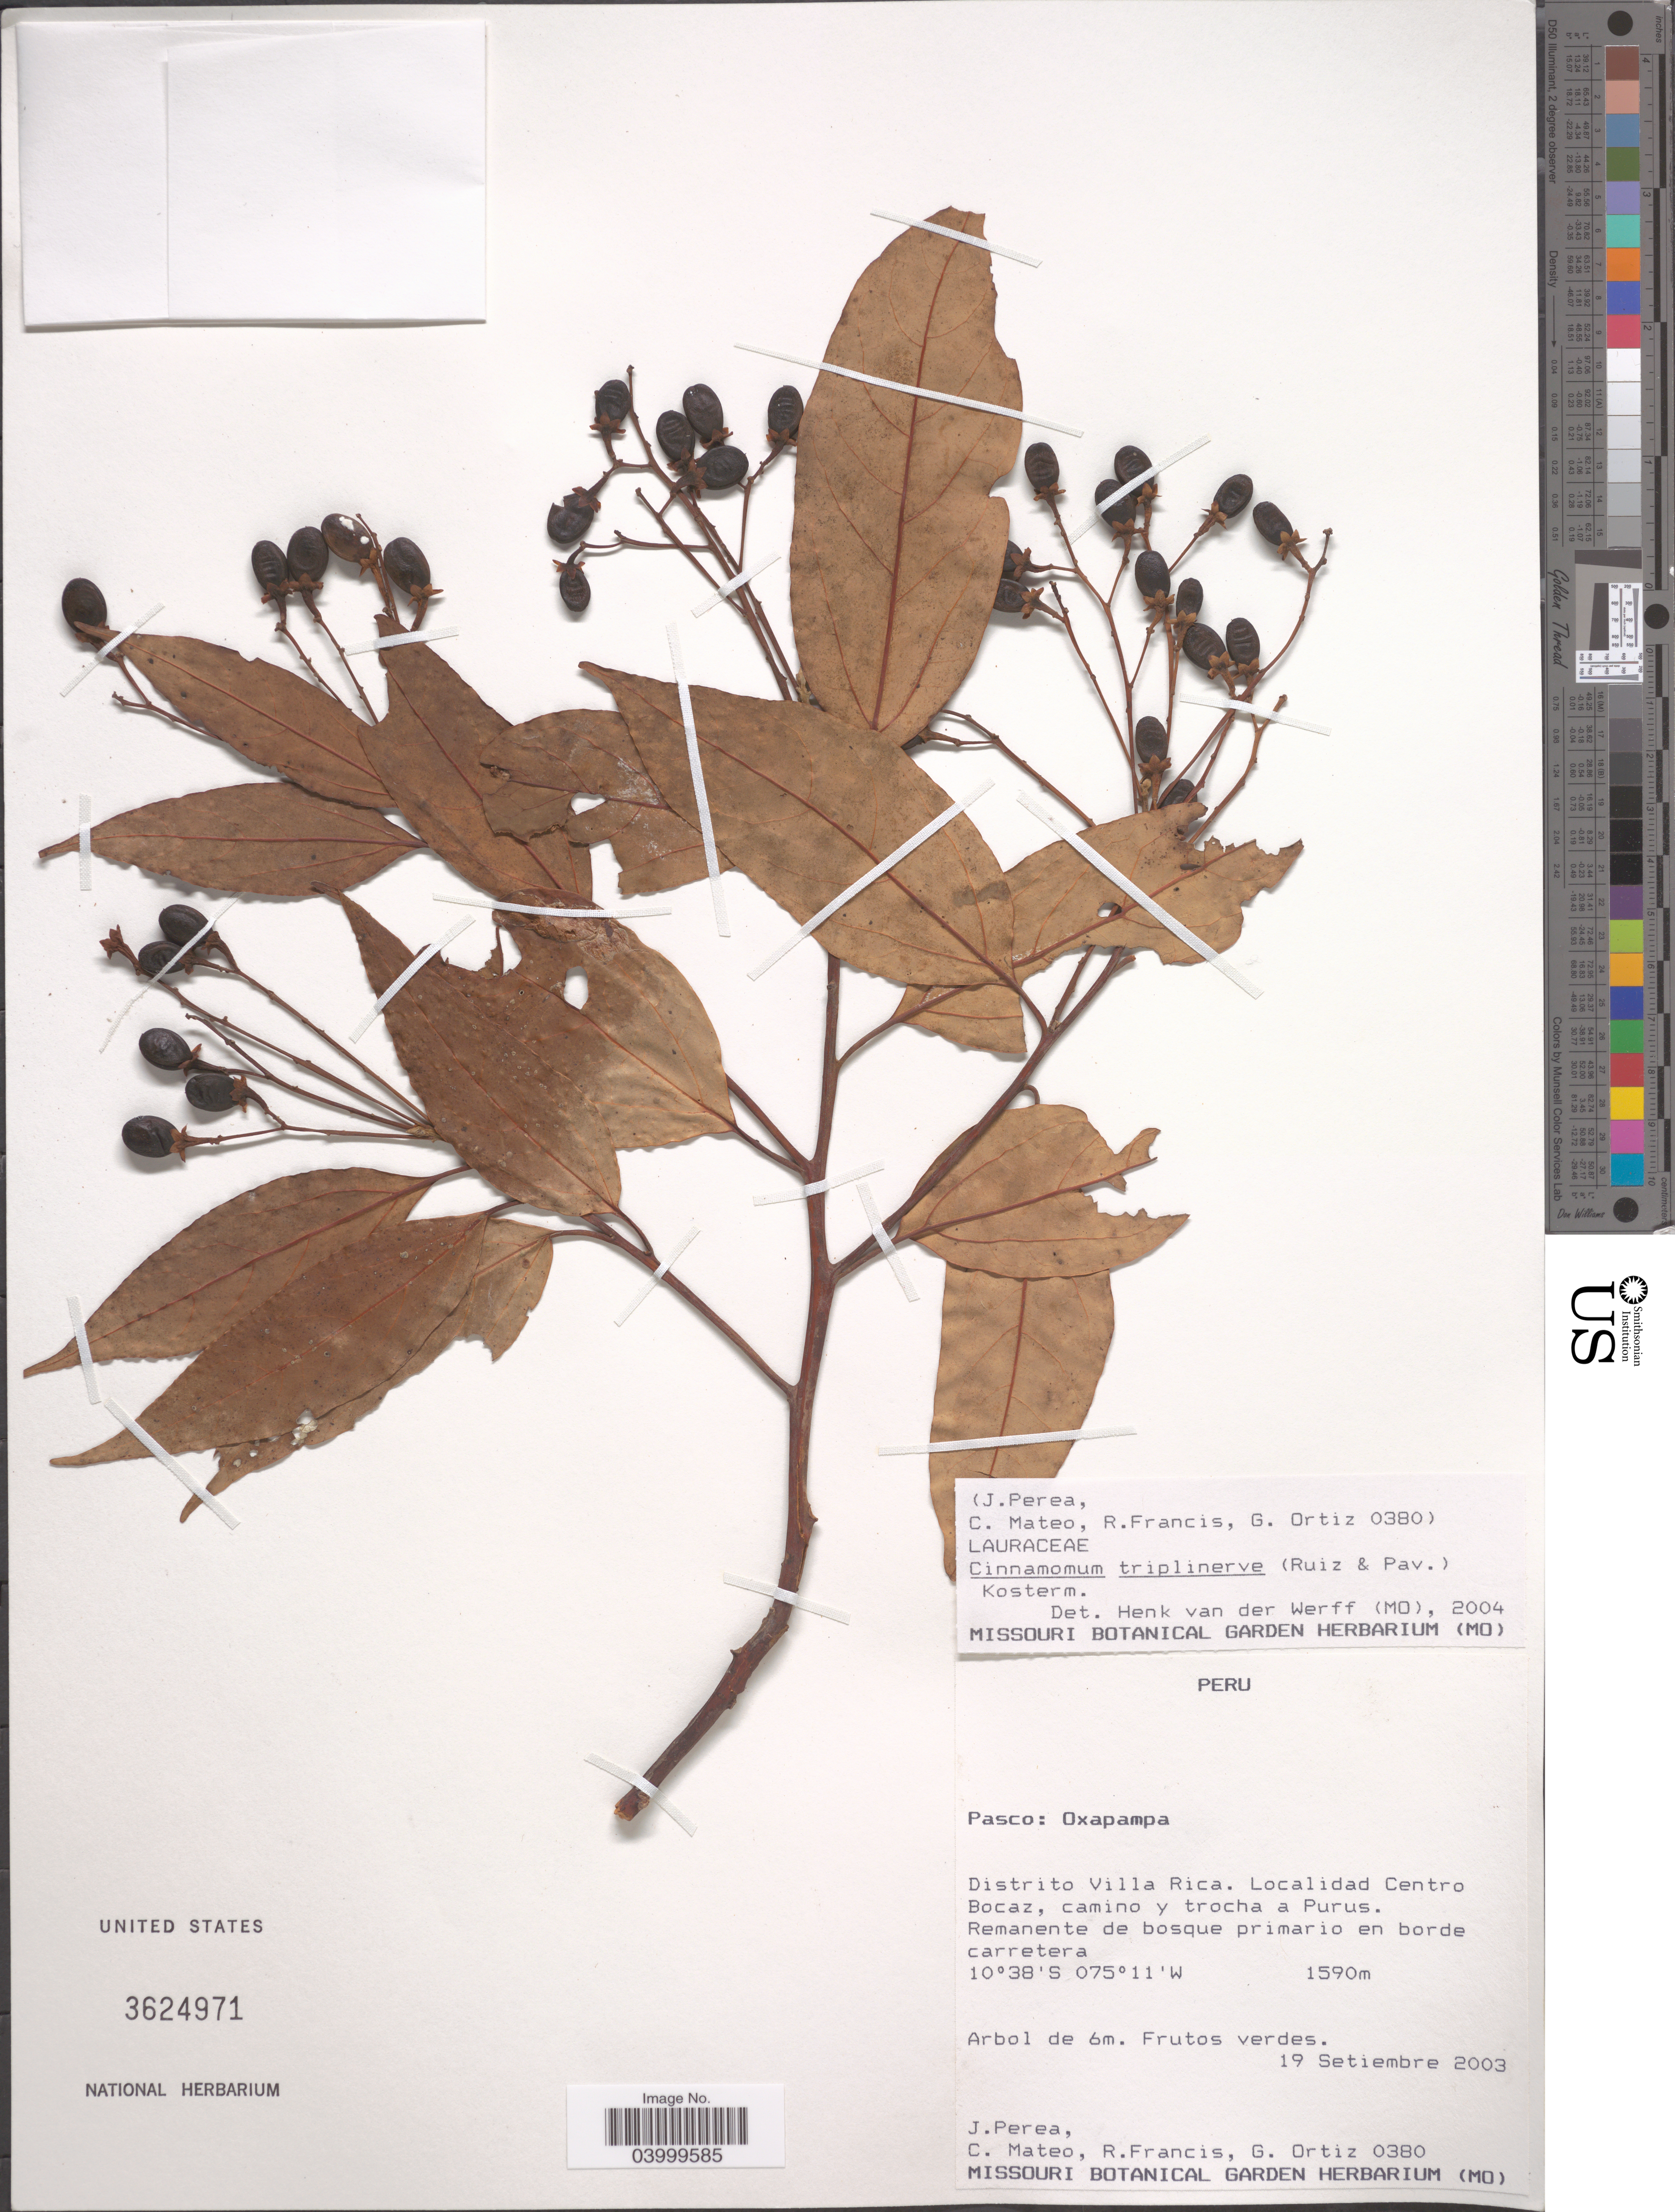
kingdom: Plantae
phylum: Tracheophyta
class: Magnoliopsida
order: Laurales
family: Lauraceae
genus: Cinnamomum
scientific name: Cinnamomum triplinerve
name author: (Ruiz & Pav.) Kosterm.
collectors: J. Perea, C. Mateo, R. Francis & G. Ortiz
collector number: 0380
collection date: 2003-09-19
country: Peru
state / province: Pasco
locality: Oxapampa. Distrito Villa Rica. Localidad Centro Bocaz, camino y trocha a Purus.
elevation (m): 1590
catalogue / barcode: US 3624971